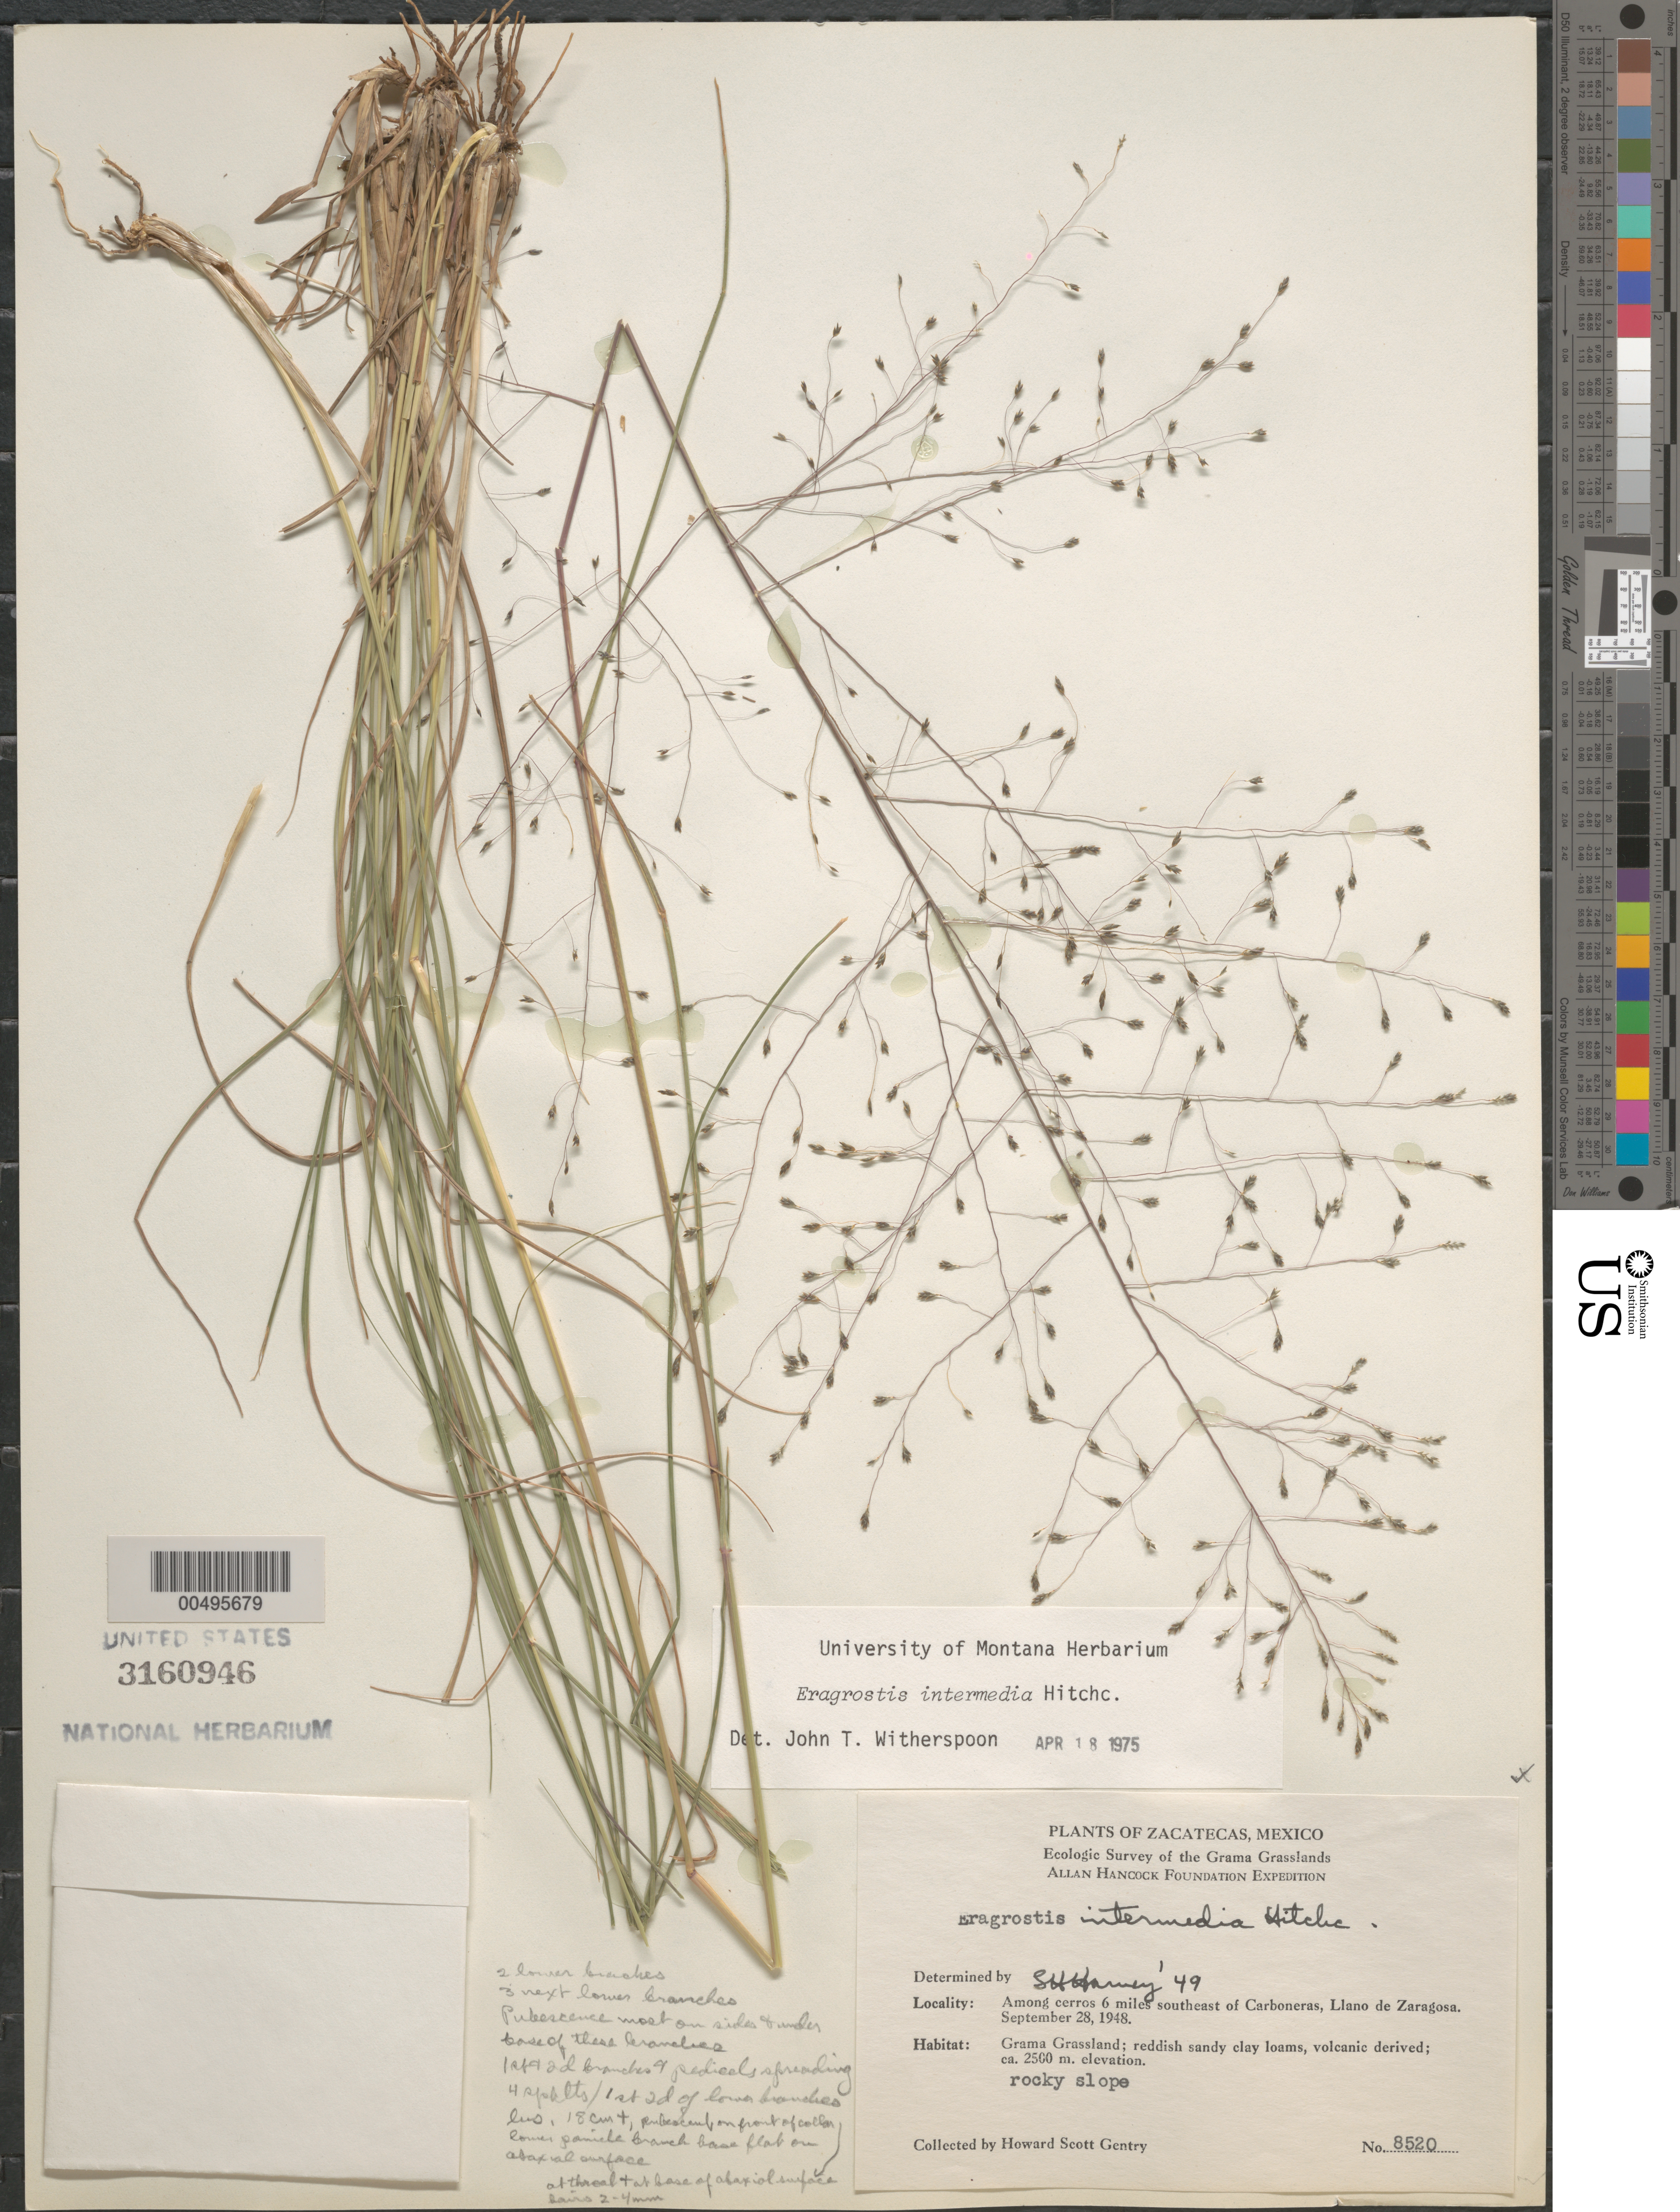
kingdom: Plantae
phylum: Tracheophyta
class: Liliopsida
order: Poales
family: Poaceae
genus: Eragrostis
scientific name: Eragrostis intermedia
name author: Hitchc.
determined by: Witherspoon, John T.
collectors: H. S. Gentry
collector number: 8520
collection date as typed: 28 Sep 1948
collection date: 1948-09-28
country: Mexico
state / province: Zacatecas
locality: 6 mi SE of Carboneras, Llano de Zaragosa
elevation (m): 2500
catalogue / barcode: US 3160946